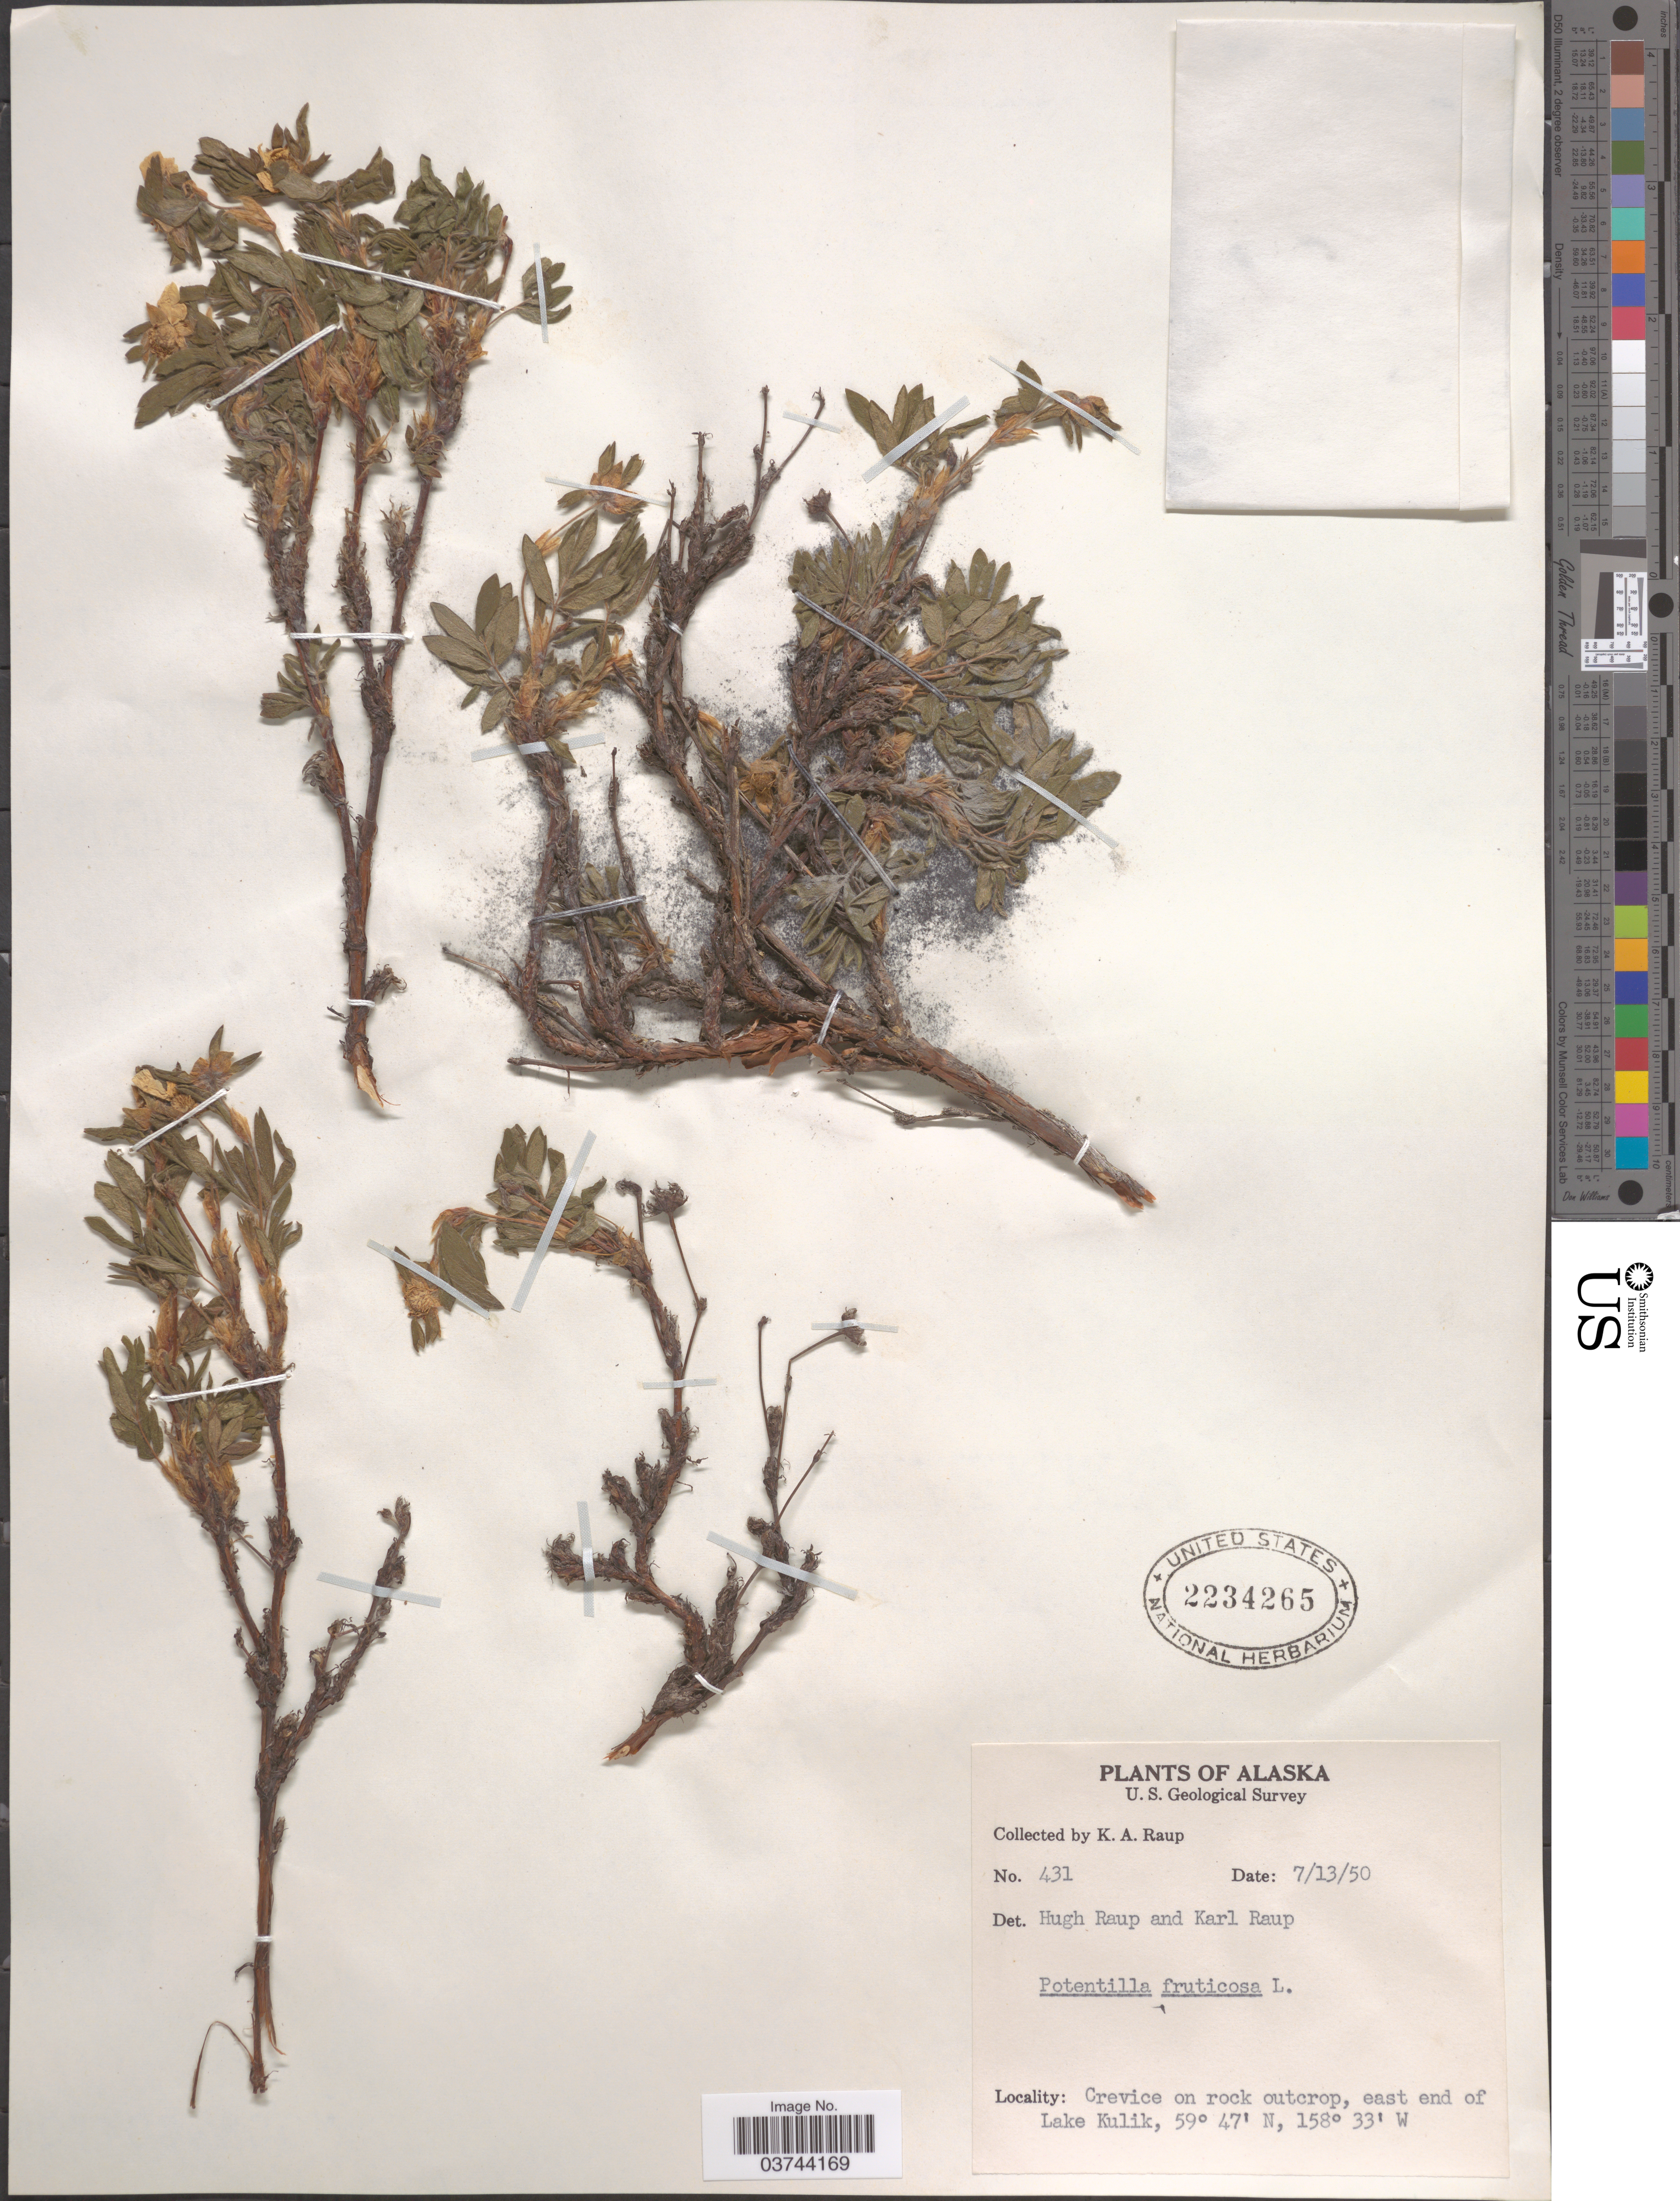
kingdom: Plantae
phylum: Tracheophyta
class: Magnoliopsida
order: Rosales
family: Rosaceae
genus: Dasiphora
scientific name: Dasiphora fruticosa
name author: (L.) Rydb.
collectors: K. Raup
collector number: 431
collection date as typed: Transcribed d/m/y: 13/7/50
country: United States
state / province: Alaska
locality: Crevice on rock outcrop, east end of Lake Kulik.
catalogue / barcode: US 2234265